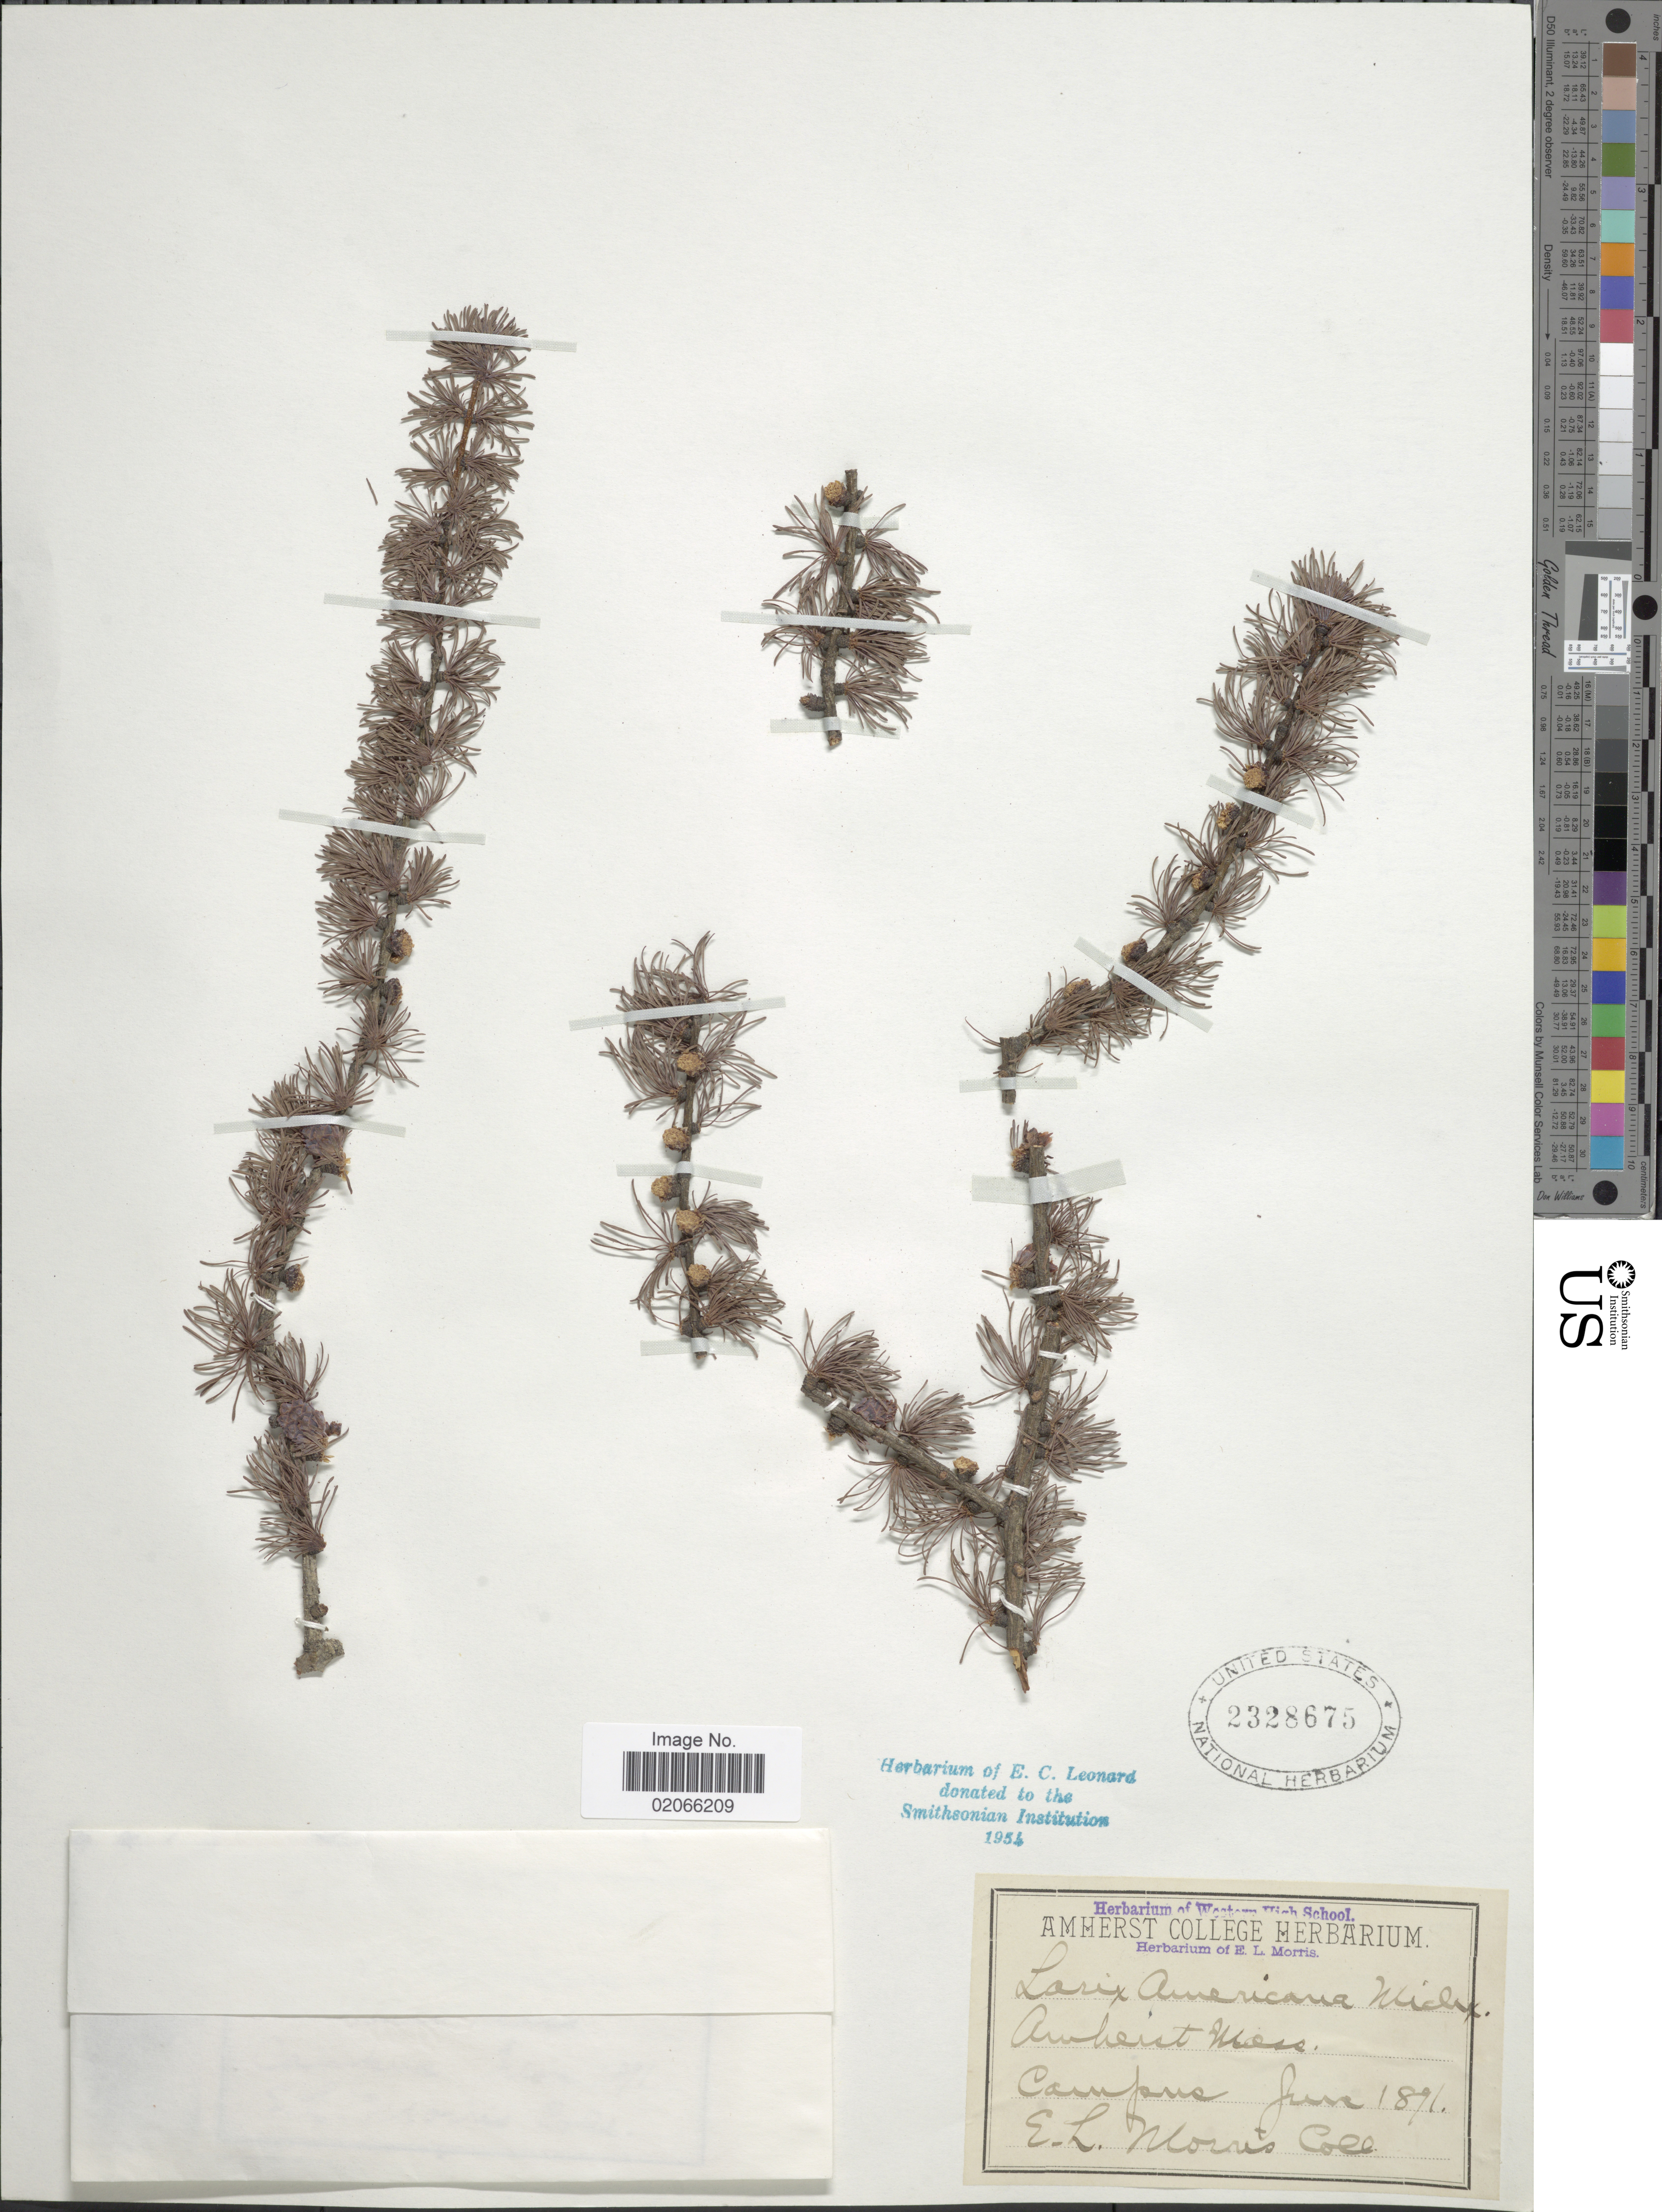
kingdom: Plantae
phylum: Tracheophyta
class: Pinopsida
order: Pinales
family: Pinaceae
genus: Larix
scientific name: Larix americana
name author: Michx.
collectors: E. Morris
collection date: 1891-06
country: United States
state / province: Massachusetts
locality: Campus. Amherst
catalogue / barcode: US 2328675